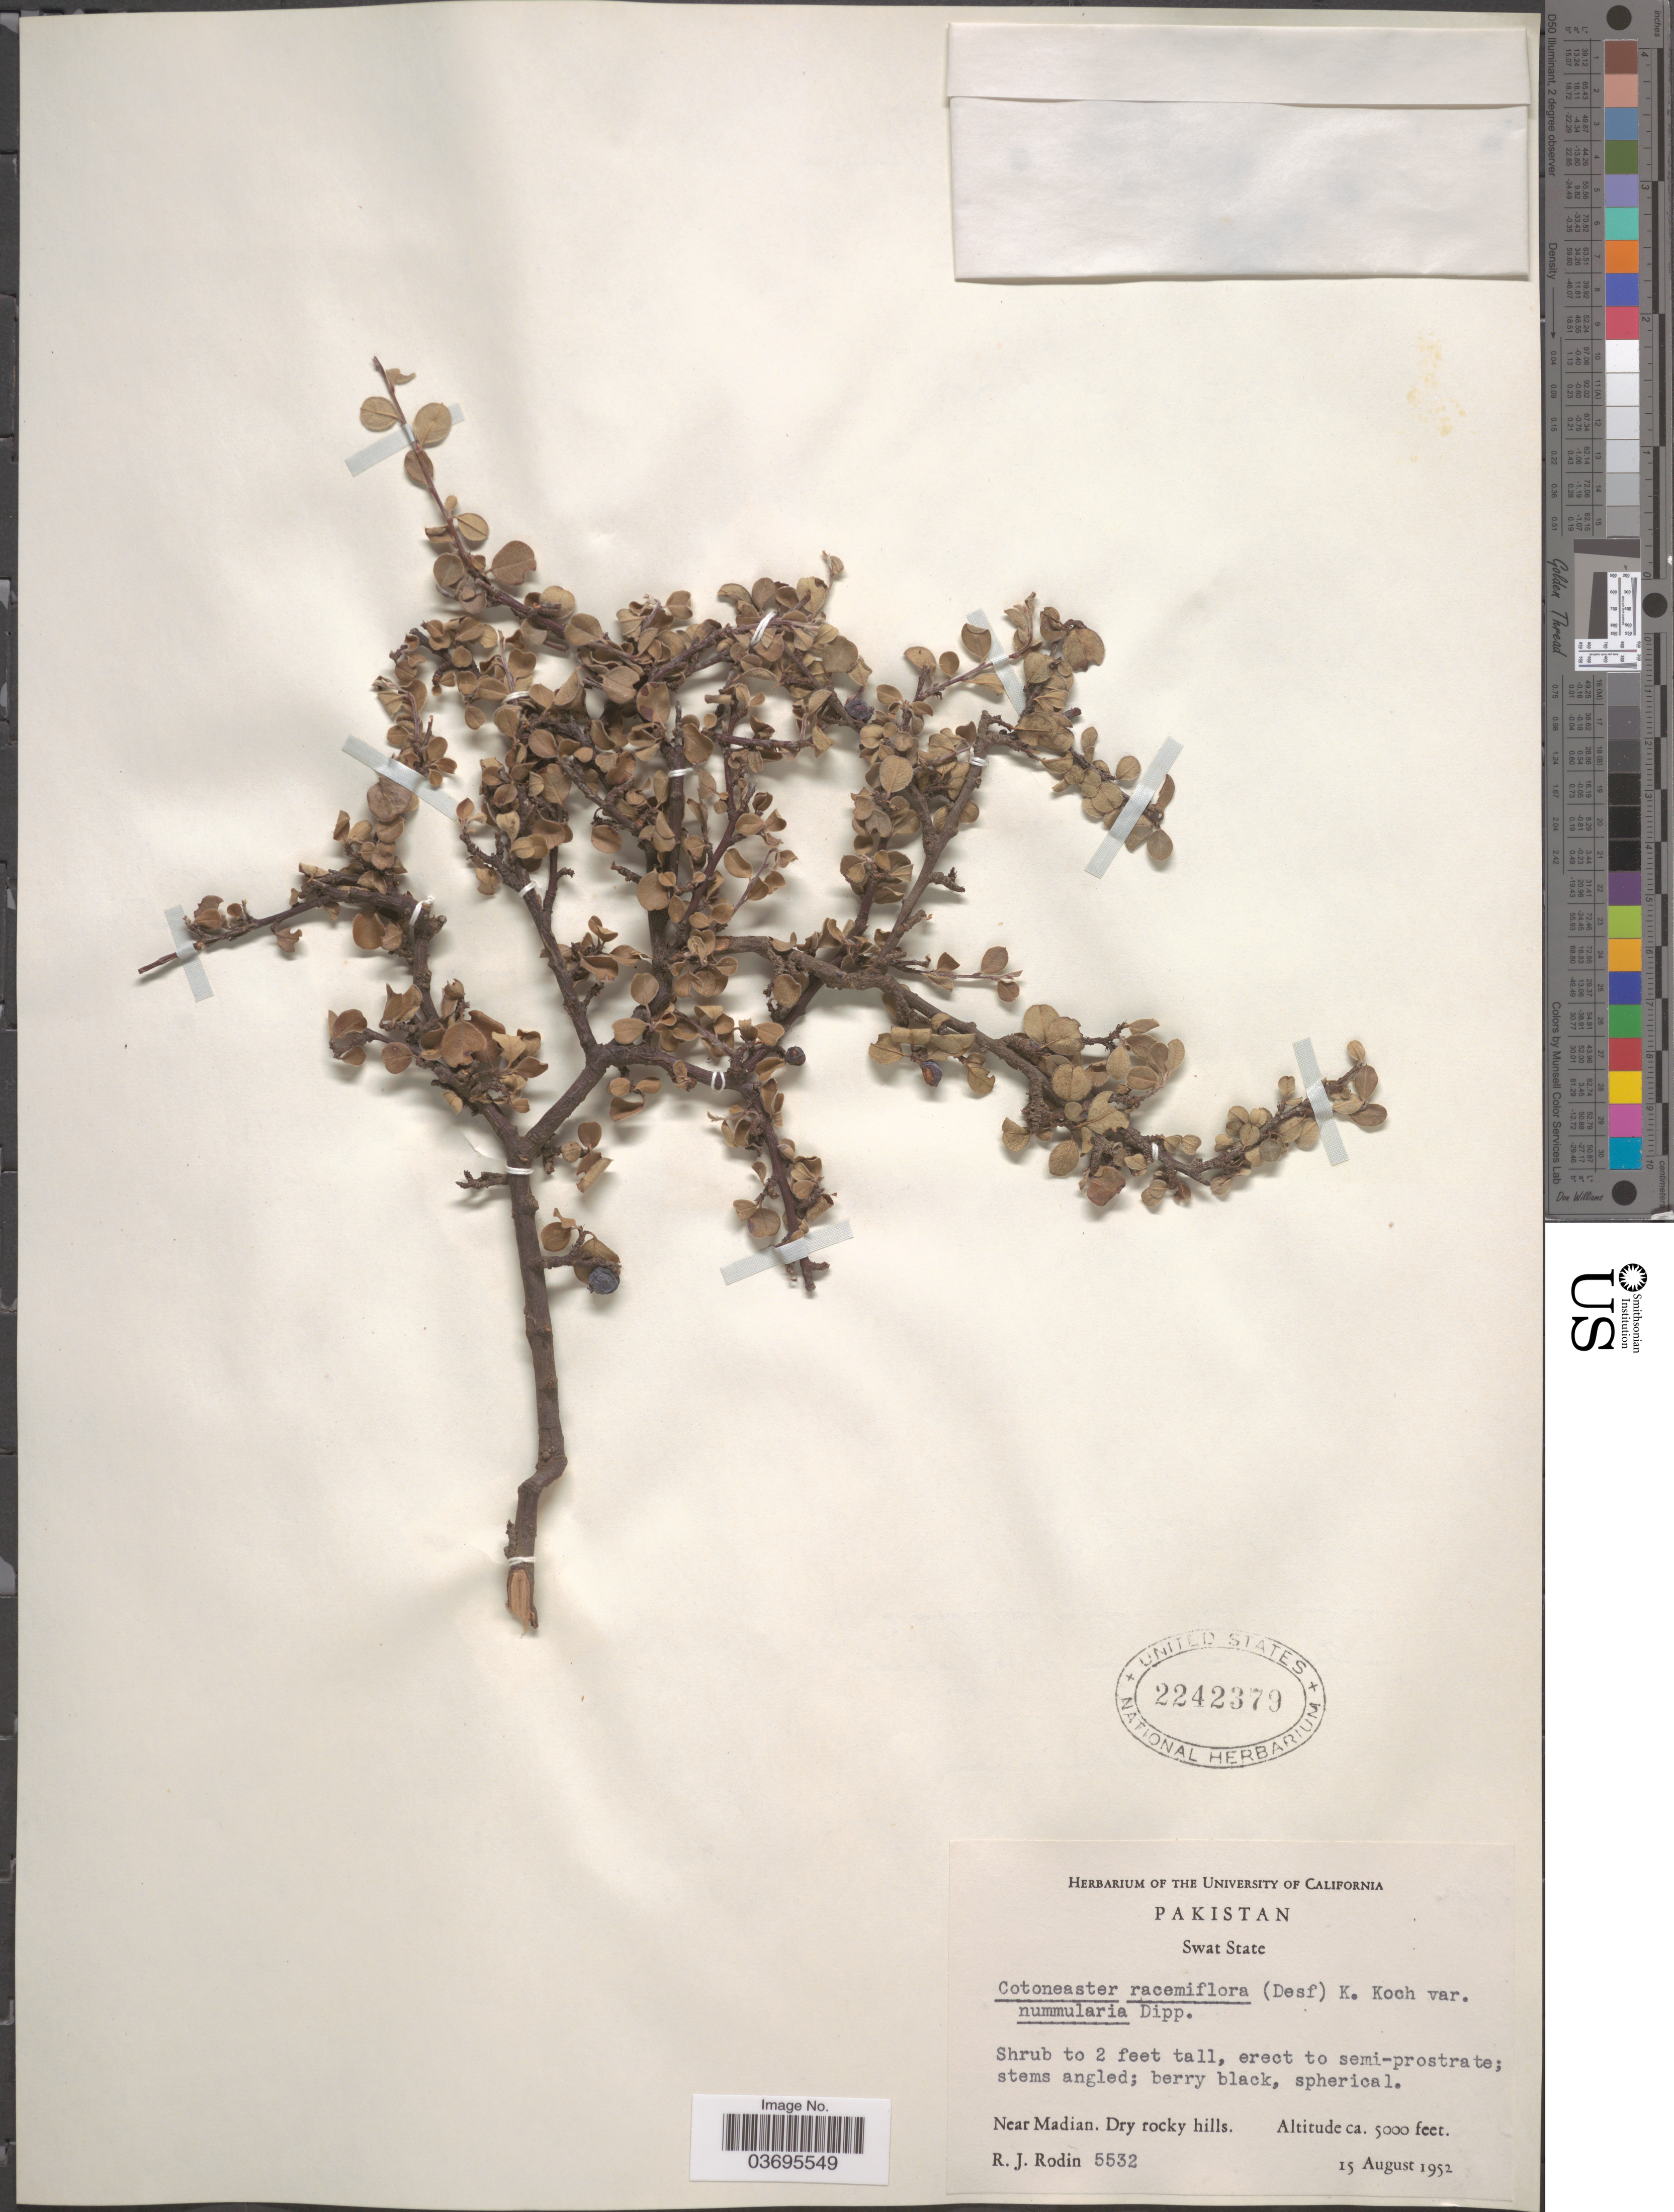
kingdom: Plantae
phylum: Tracheophyta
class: Magnoliopsida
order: Rosales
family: Rosaceae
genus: Cotoneaster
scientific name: Cotoneaster racemiflorus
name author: (Desf.) K. Koch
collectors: R. J. Rodin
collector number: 5532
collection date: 1952-08-15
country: Pakistan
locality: Swat State. Near Madian.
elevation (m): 1524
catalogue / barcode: US 2242379